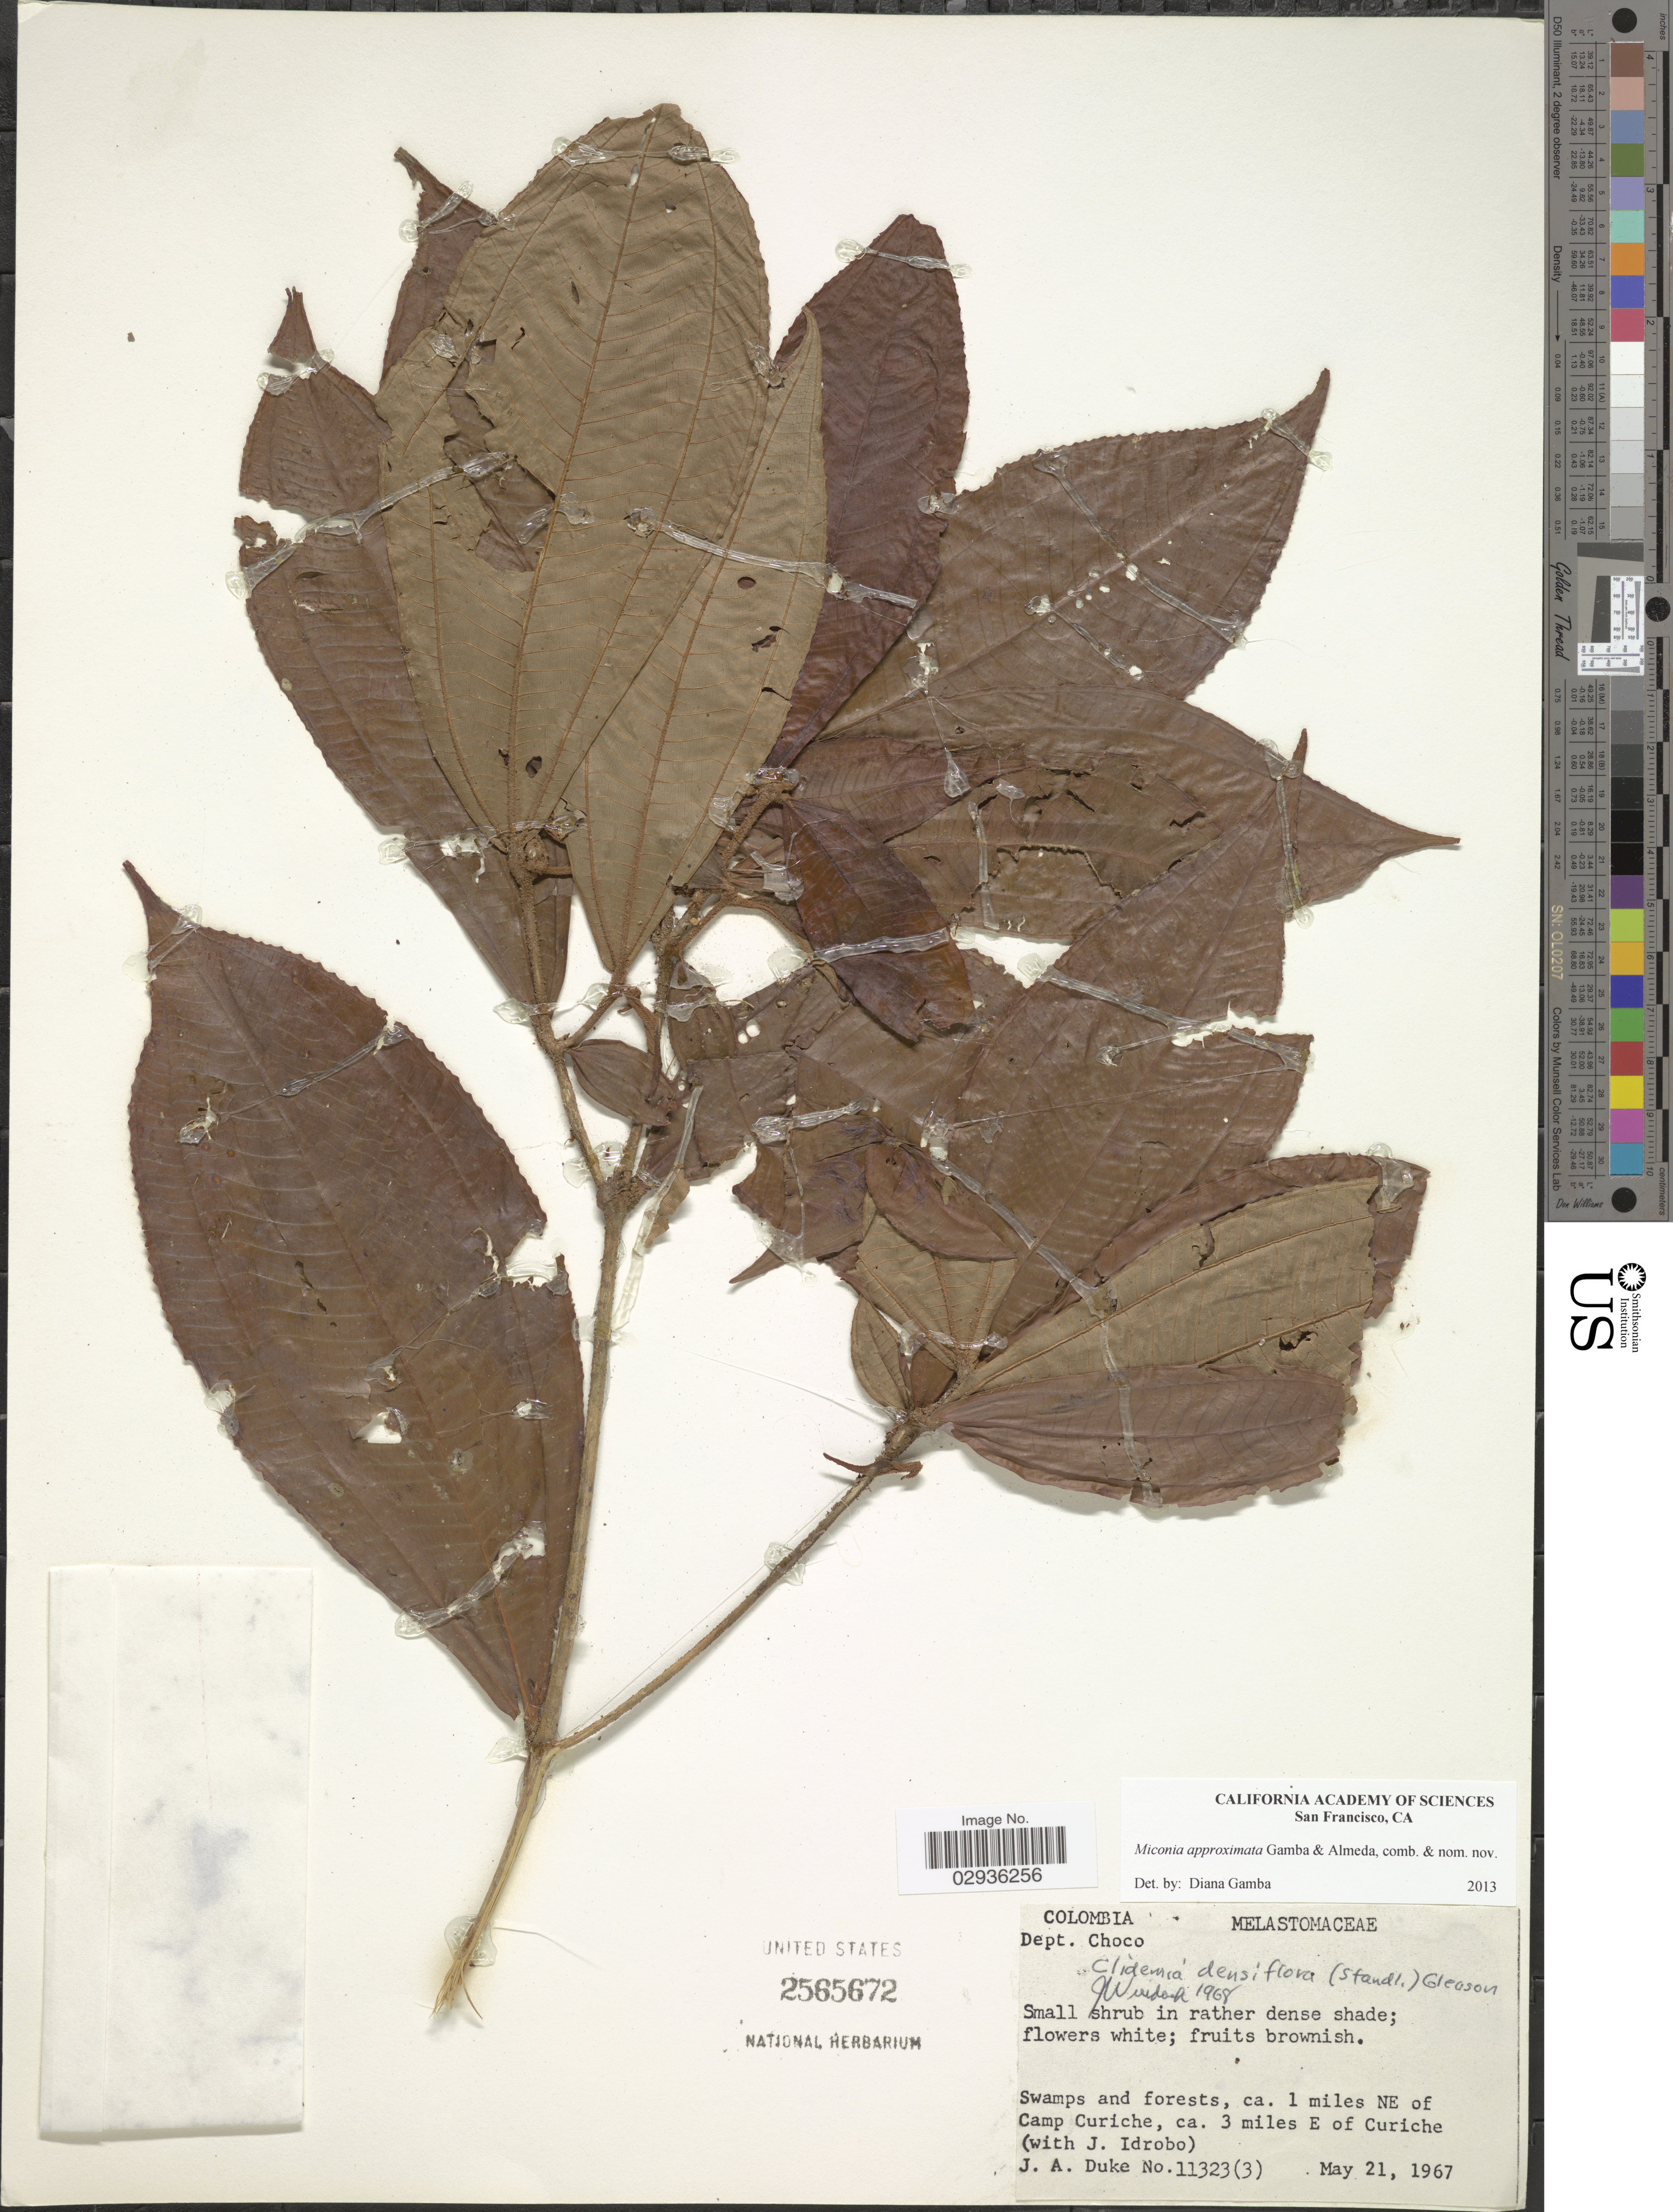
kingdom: Plantae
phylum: Tracheophyta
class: Magnoliopsida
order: Myrtales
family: Melastomataceae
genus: Miconia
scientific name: Miconia approximata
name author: Gamba & Almeda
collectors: J. A. Duke & J. M. Idrobo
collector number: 11323 (3)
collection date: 1967-05-21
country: Colombia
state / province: Chocó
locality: Dept. Choco. Swamps and forests, ca. 1 miles NE of Camp Curiche, ca. 3 miles E of Curiche.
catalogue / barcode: US 2565672